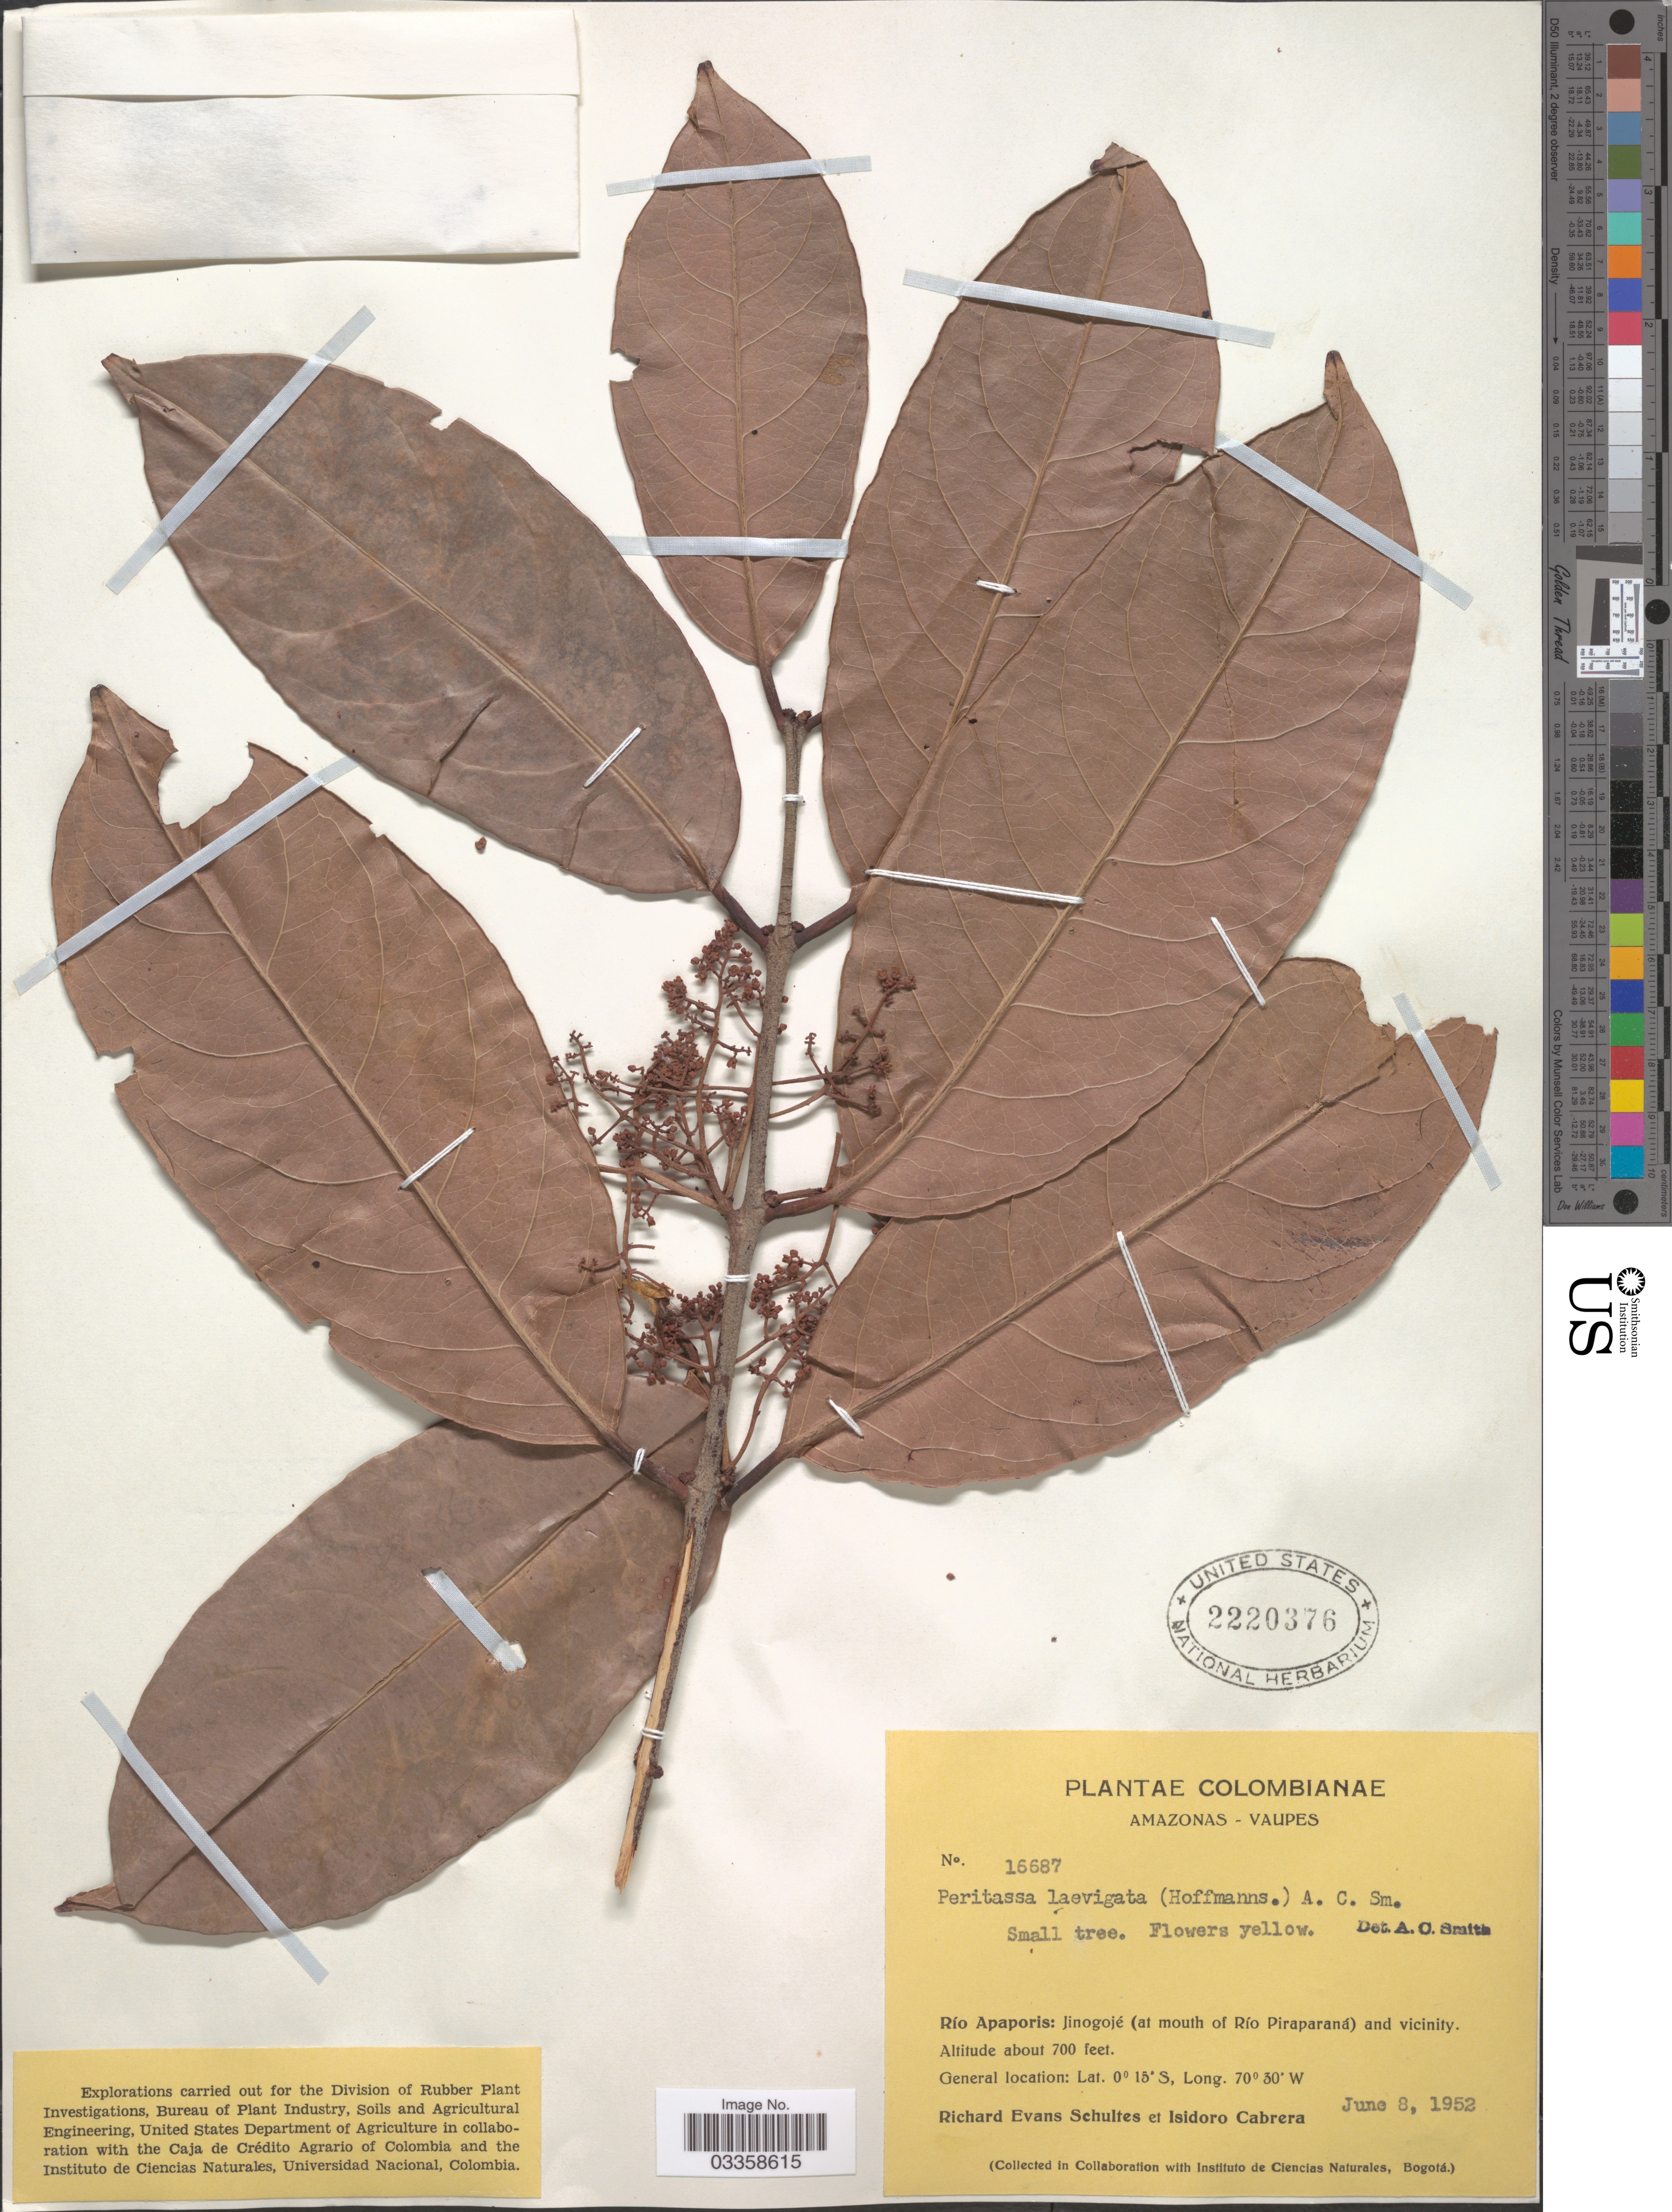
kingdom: Plantae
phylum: Tracheophyta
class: Magnoliopsida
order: Celastrales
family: Celastraceae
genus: Peritassa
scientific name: Peritassa laevigata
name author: (Hoffmanns. ex Link) A.C. Sm.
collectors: R. E. Schultes & I. Cabrera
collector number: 16687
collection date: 1952-06-08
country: Colombia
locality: Amazonas - Vaupes, Río Apaporis: Jinogojé (at mouth of Río Piraparaná) and vicinity.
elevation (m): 213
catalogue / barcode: US 2220376